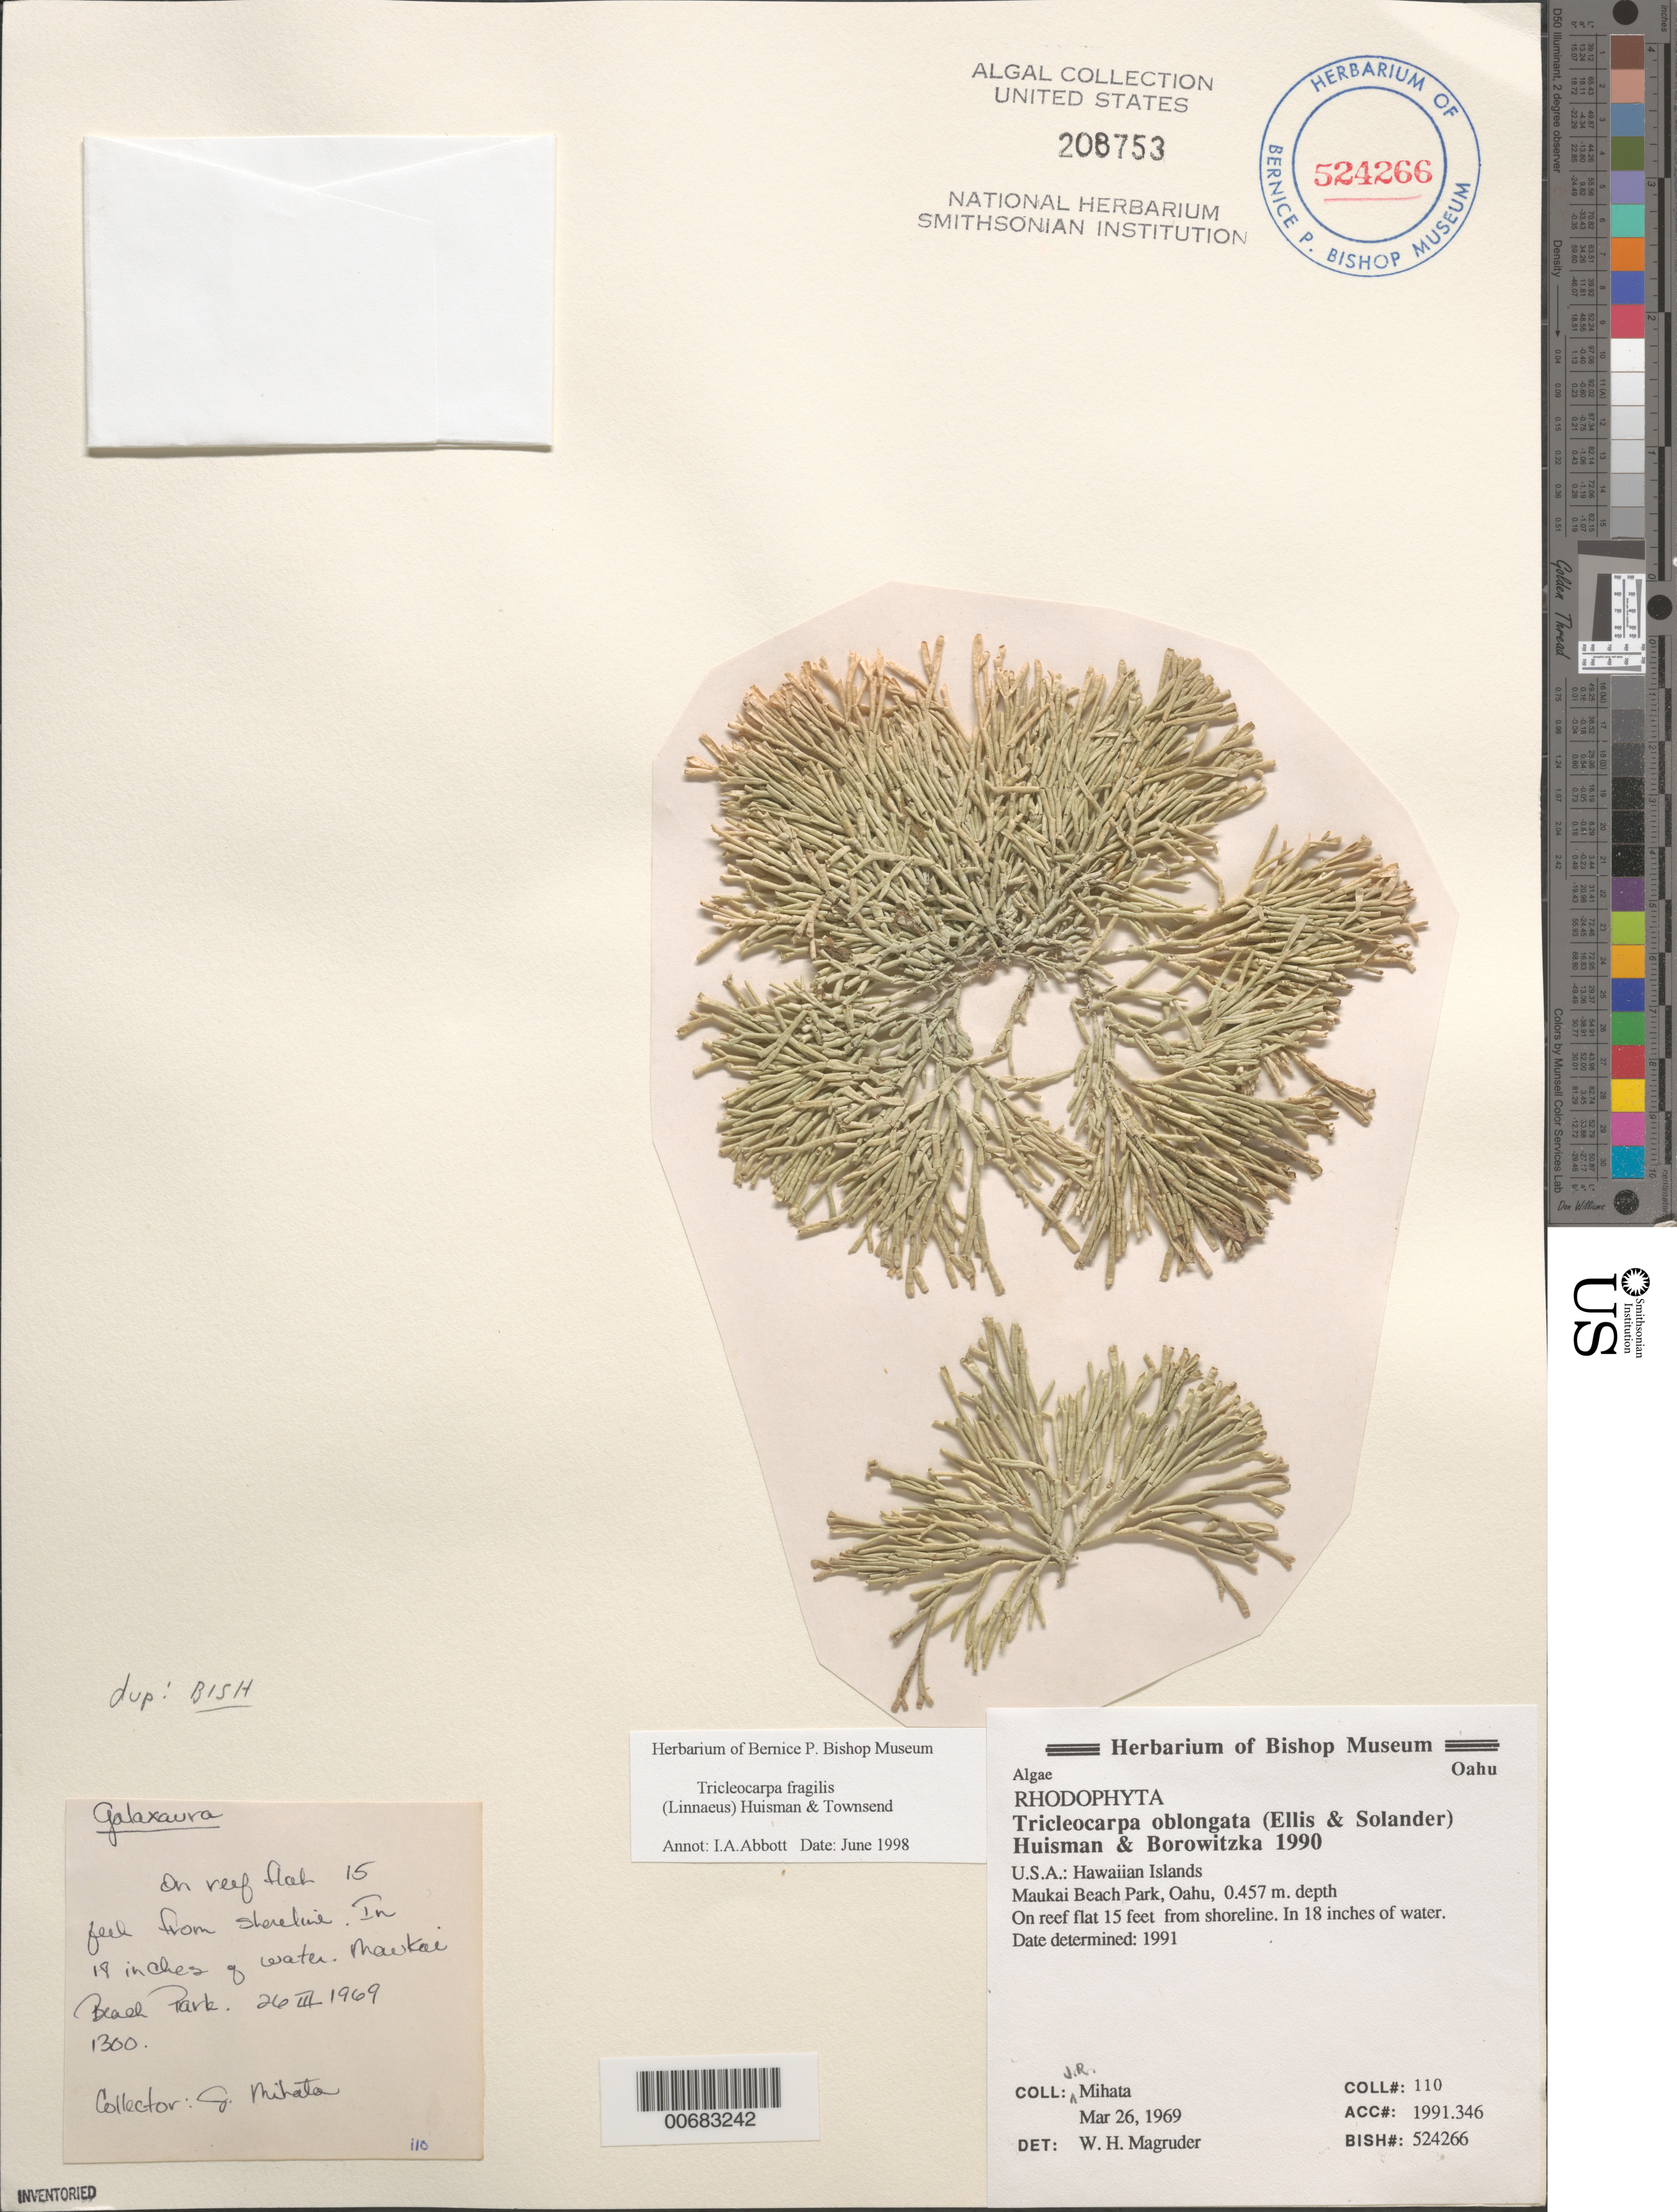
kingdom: Plantae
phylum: Rhodophyta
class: Florideophyceae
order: Nemaliales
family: Galaxauraceae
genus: Tricleocarpa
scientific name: Tricleocarpa fragilis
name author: (L.) Huisman & R.A. Towns.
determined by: Abbott, Isabella A.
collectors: J. Mihata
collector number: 110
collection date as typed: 26 Mar 1969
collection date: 1969-03-26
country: United States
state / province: Hawaii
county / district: Honolulu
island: Oahu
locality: Maukai Beach Park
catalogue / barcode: US 208753